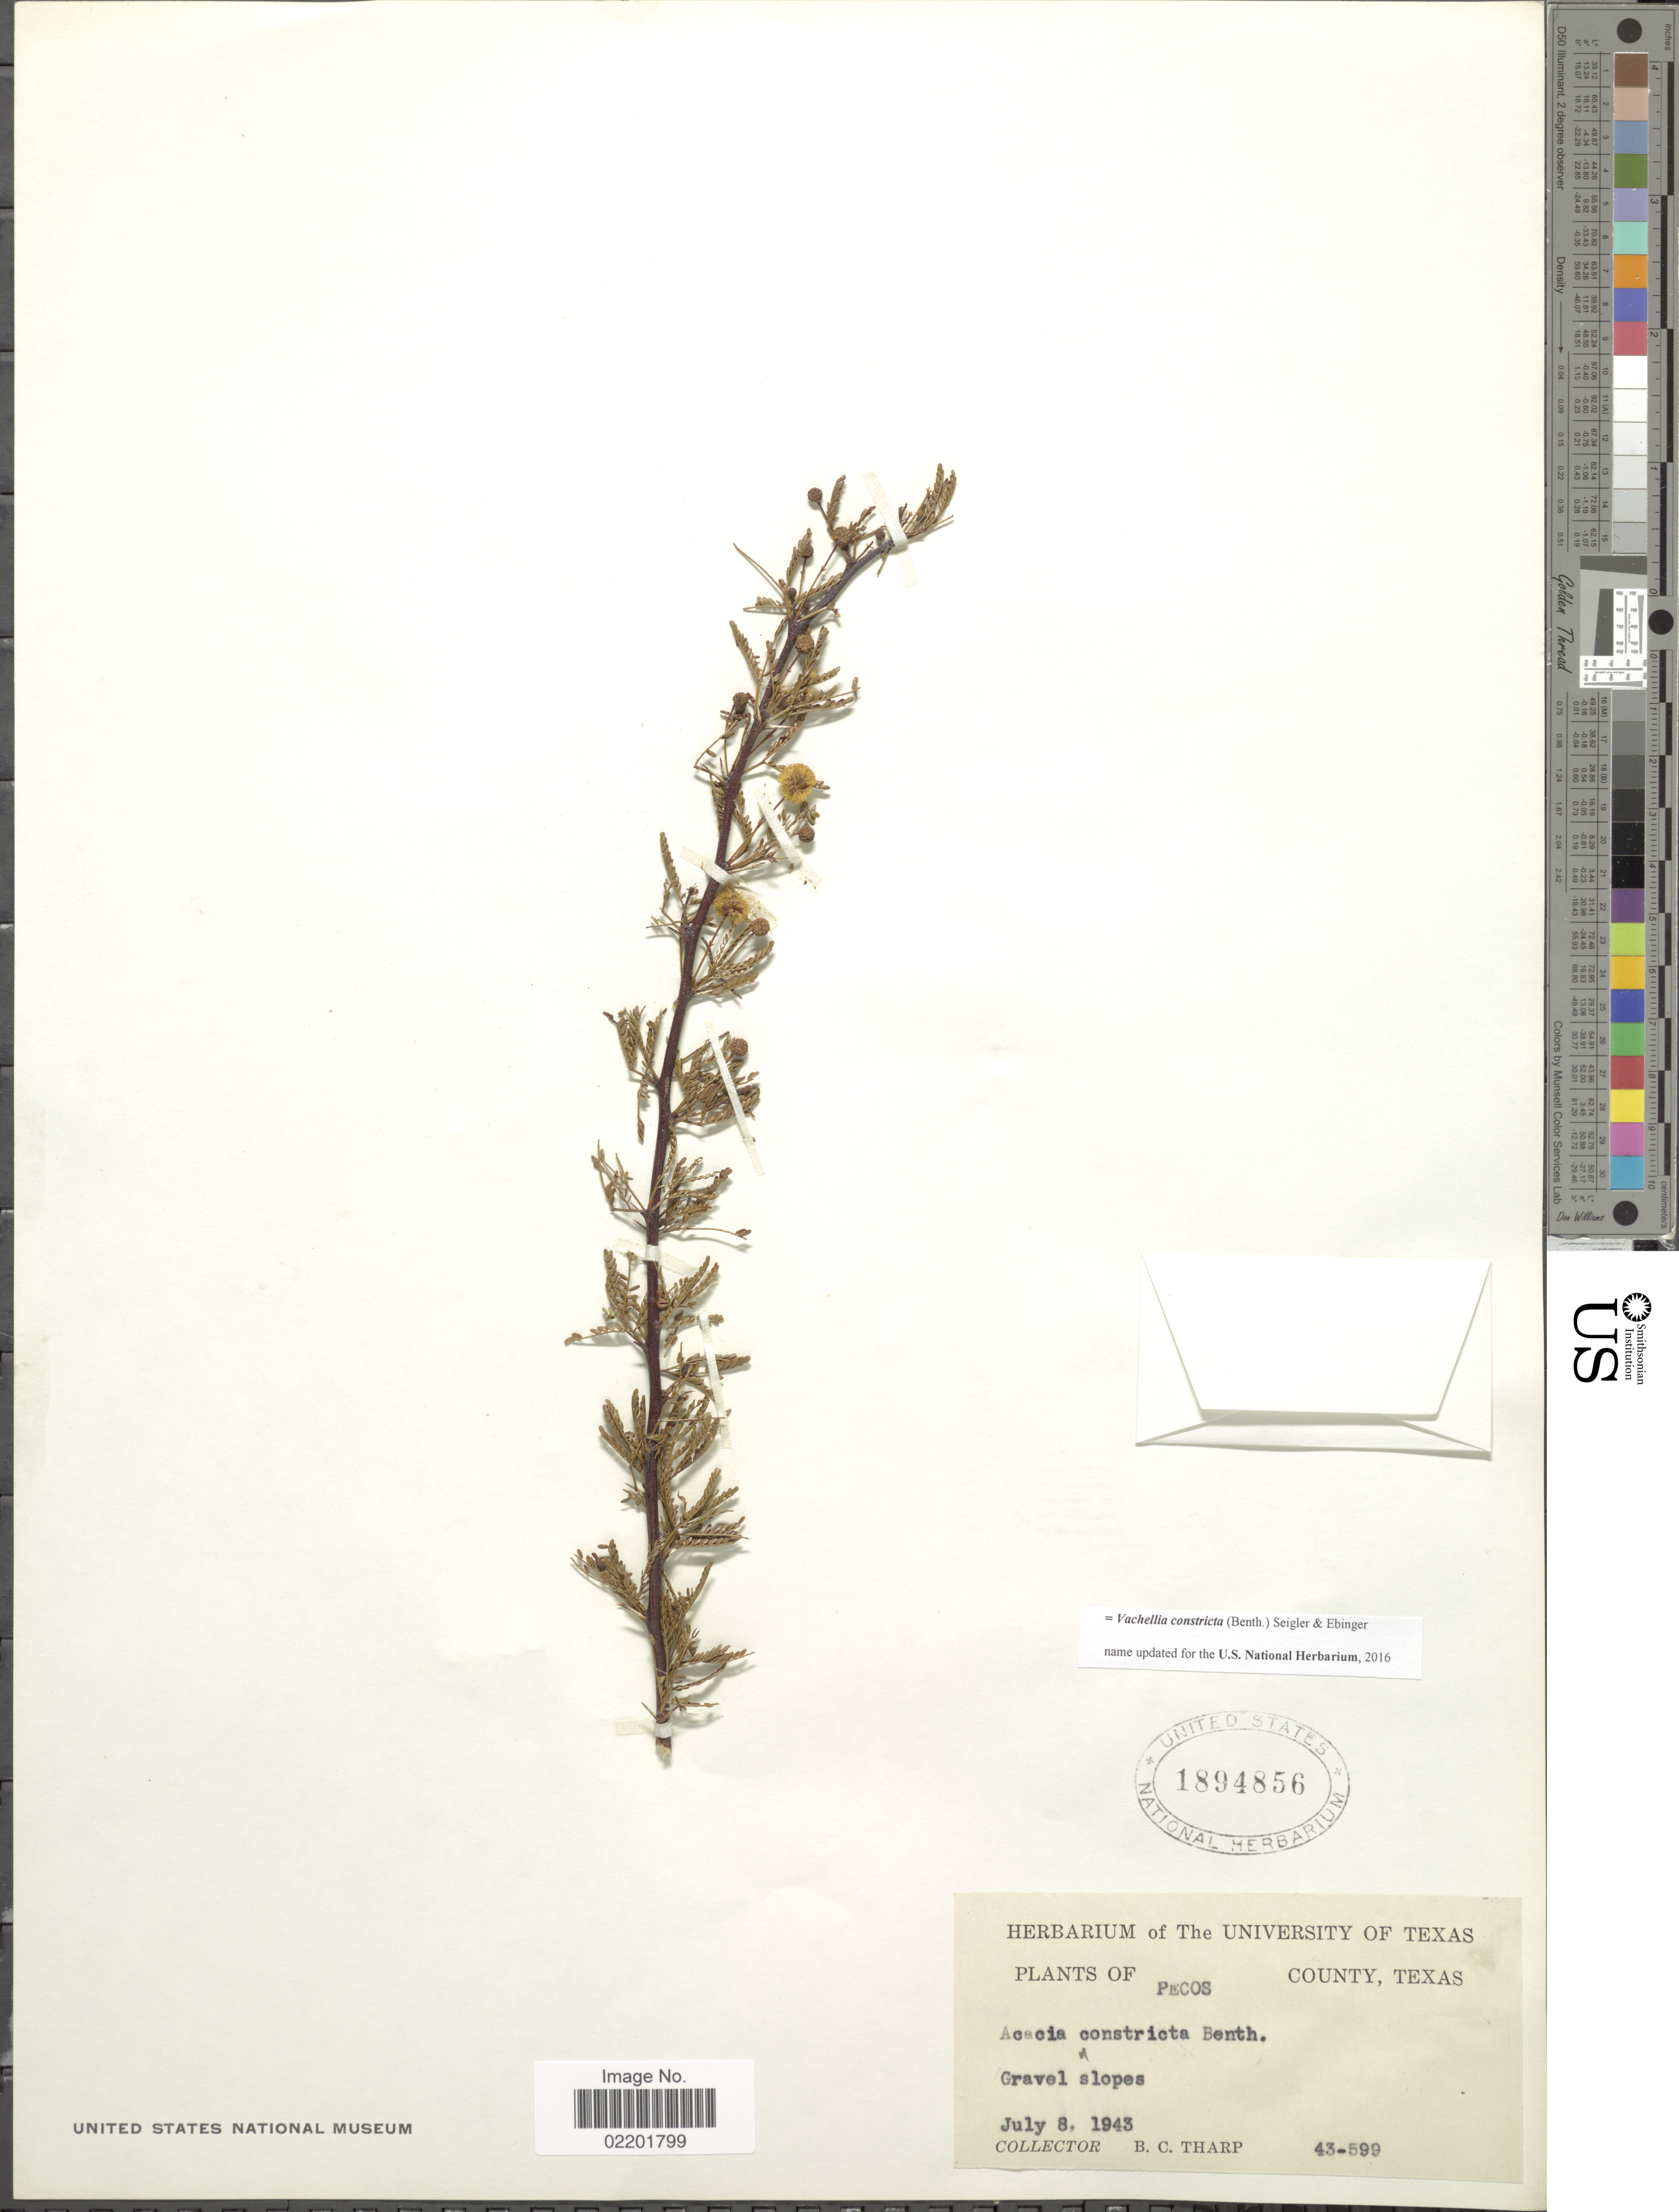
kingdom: Plantae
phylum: Tracheophyta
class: Magnoliopsida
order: Fabales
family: Fabaceae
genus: Vachellia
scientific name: Vachellia constricta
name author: (Benth.) Seigler & Ebinger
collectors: B. C. Tharp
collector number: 43-599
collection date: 1943-07-08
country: United States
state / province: Texas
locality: Pecos County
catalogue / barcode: US 1894856